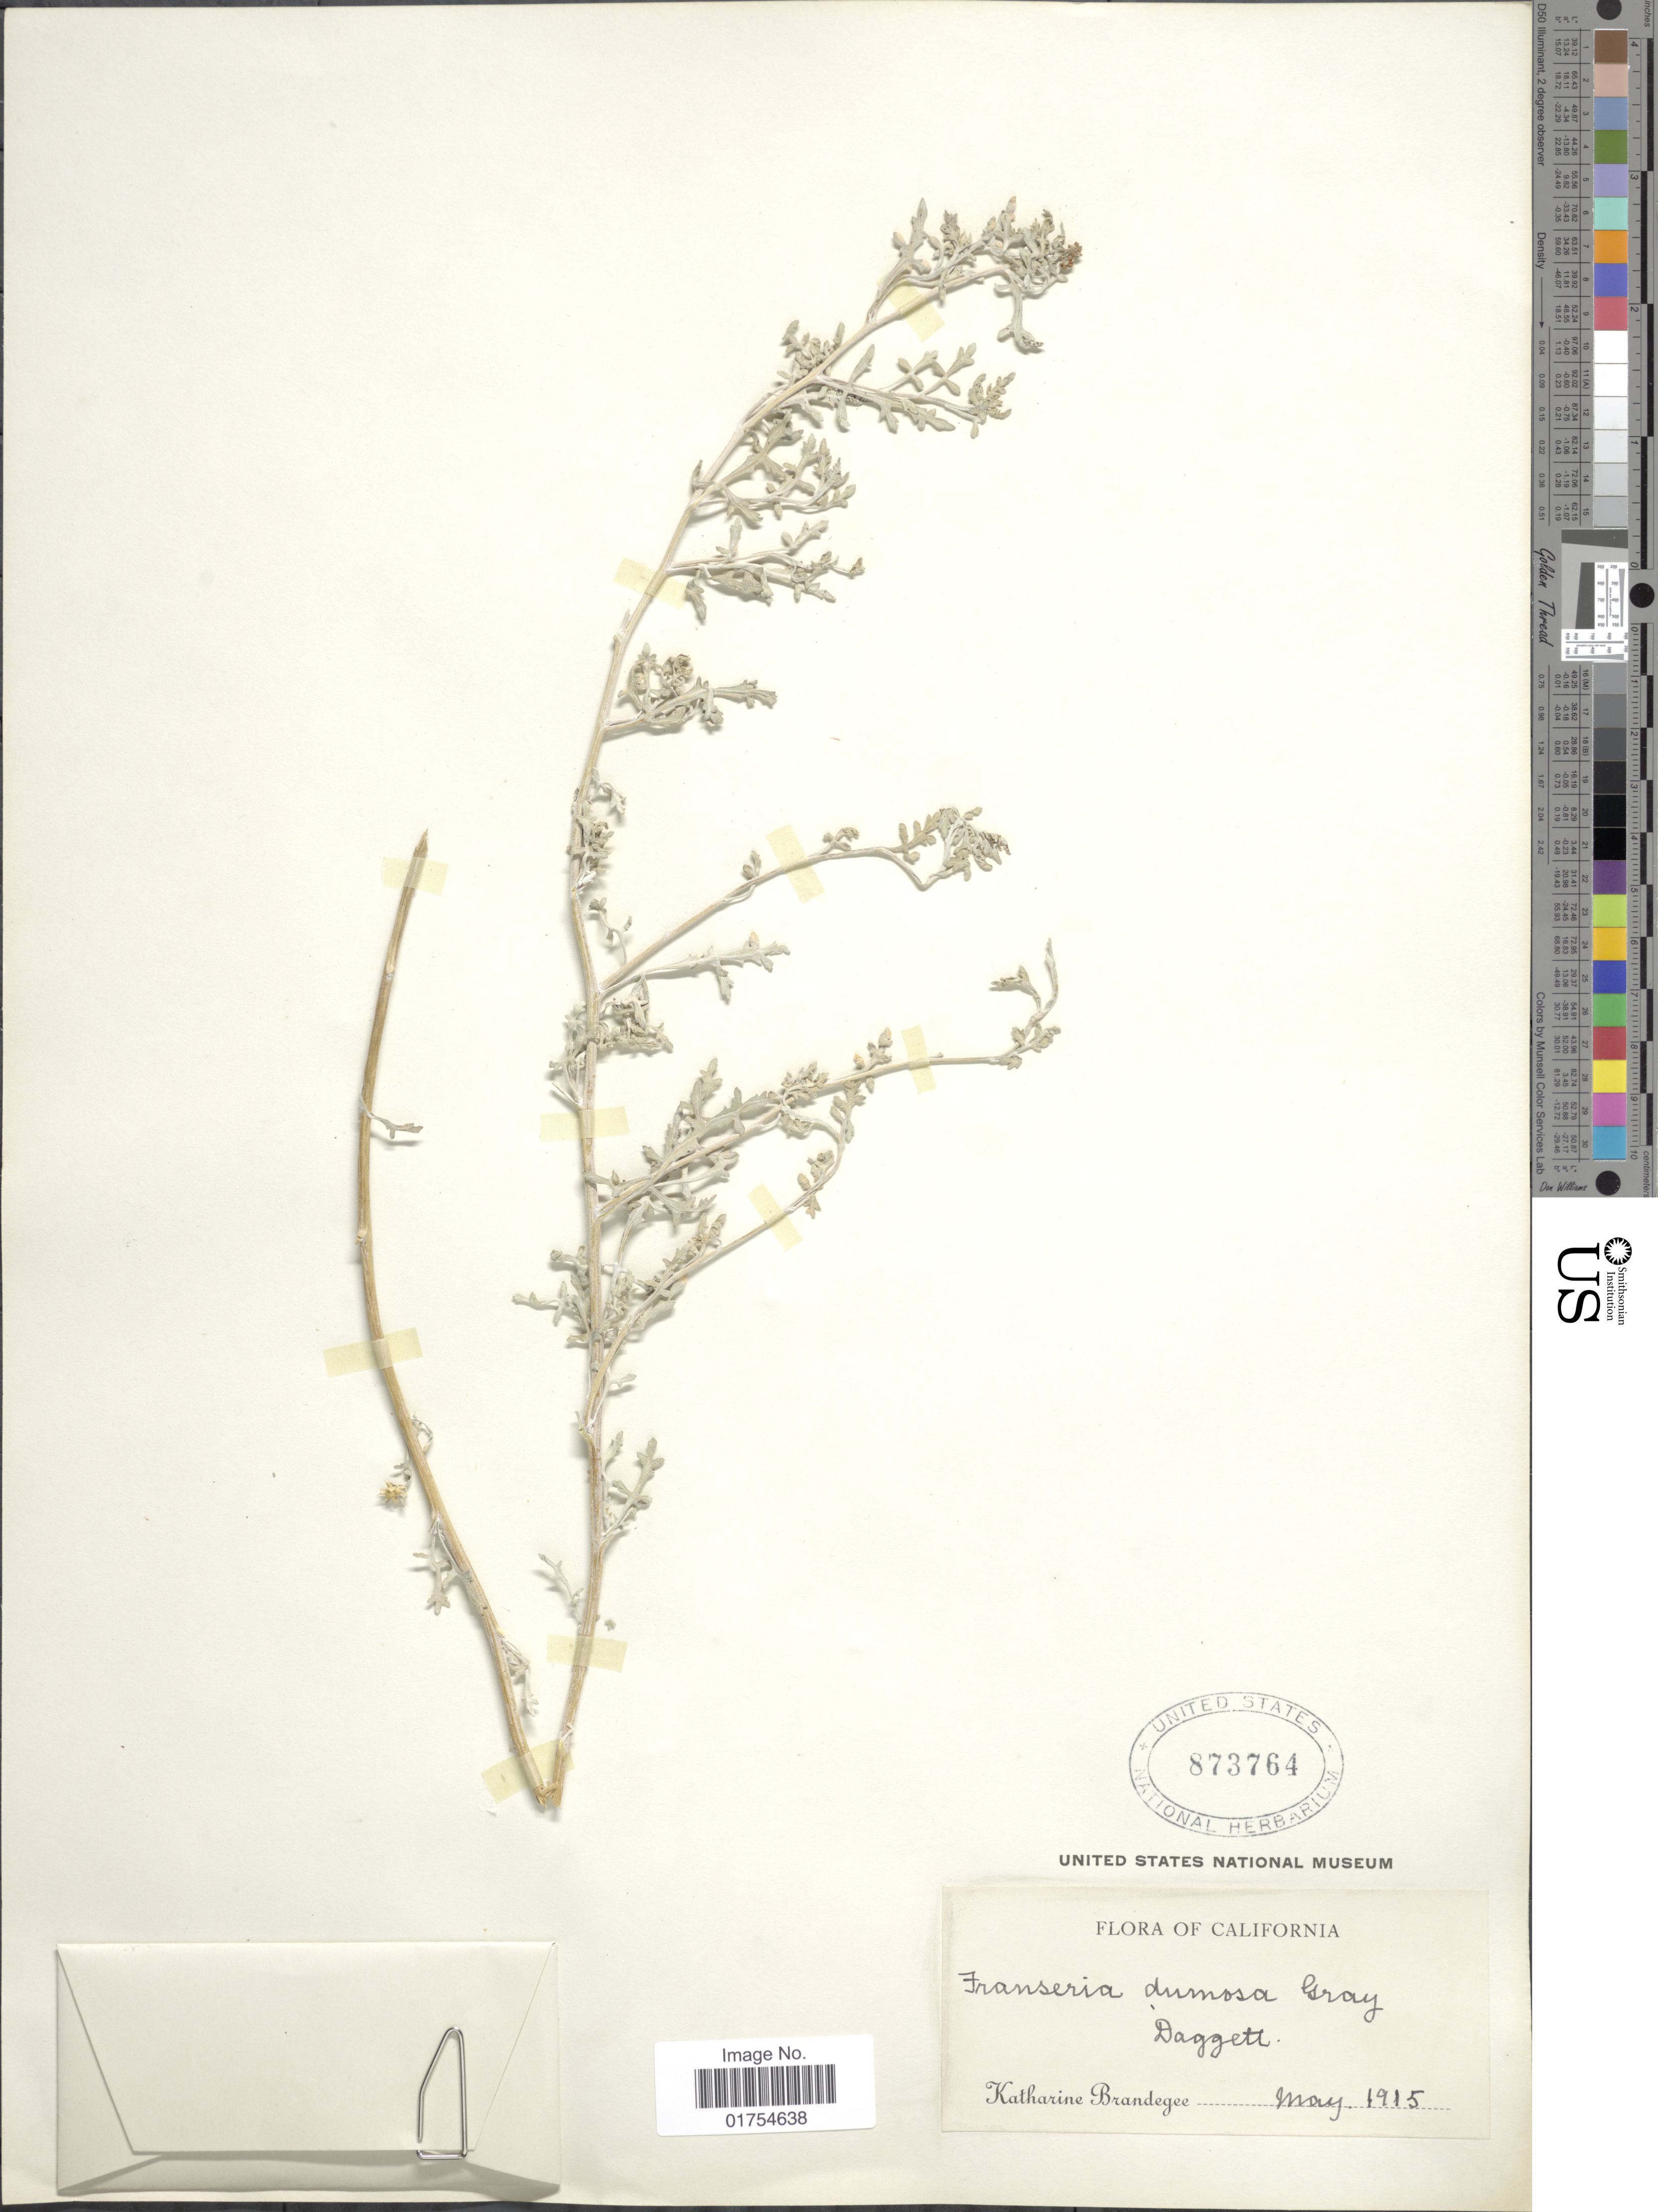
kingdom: Plantae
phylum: Tracheophyta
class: Magnoliopsida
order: Asterales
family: Asteraceae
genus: Franseria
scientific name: Franseria dumosa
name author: A. Gray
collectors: M. K. Brandegee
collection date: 1915-05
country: United States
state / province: California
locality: Daggett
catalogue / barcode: US 873764